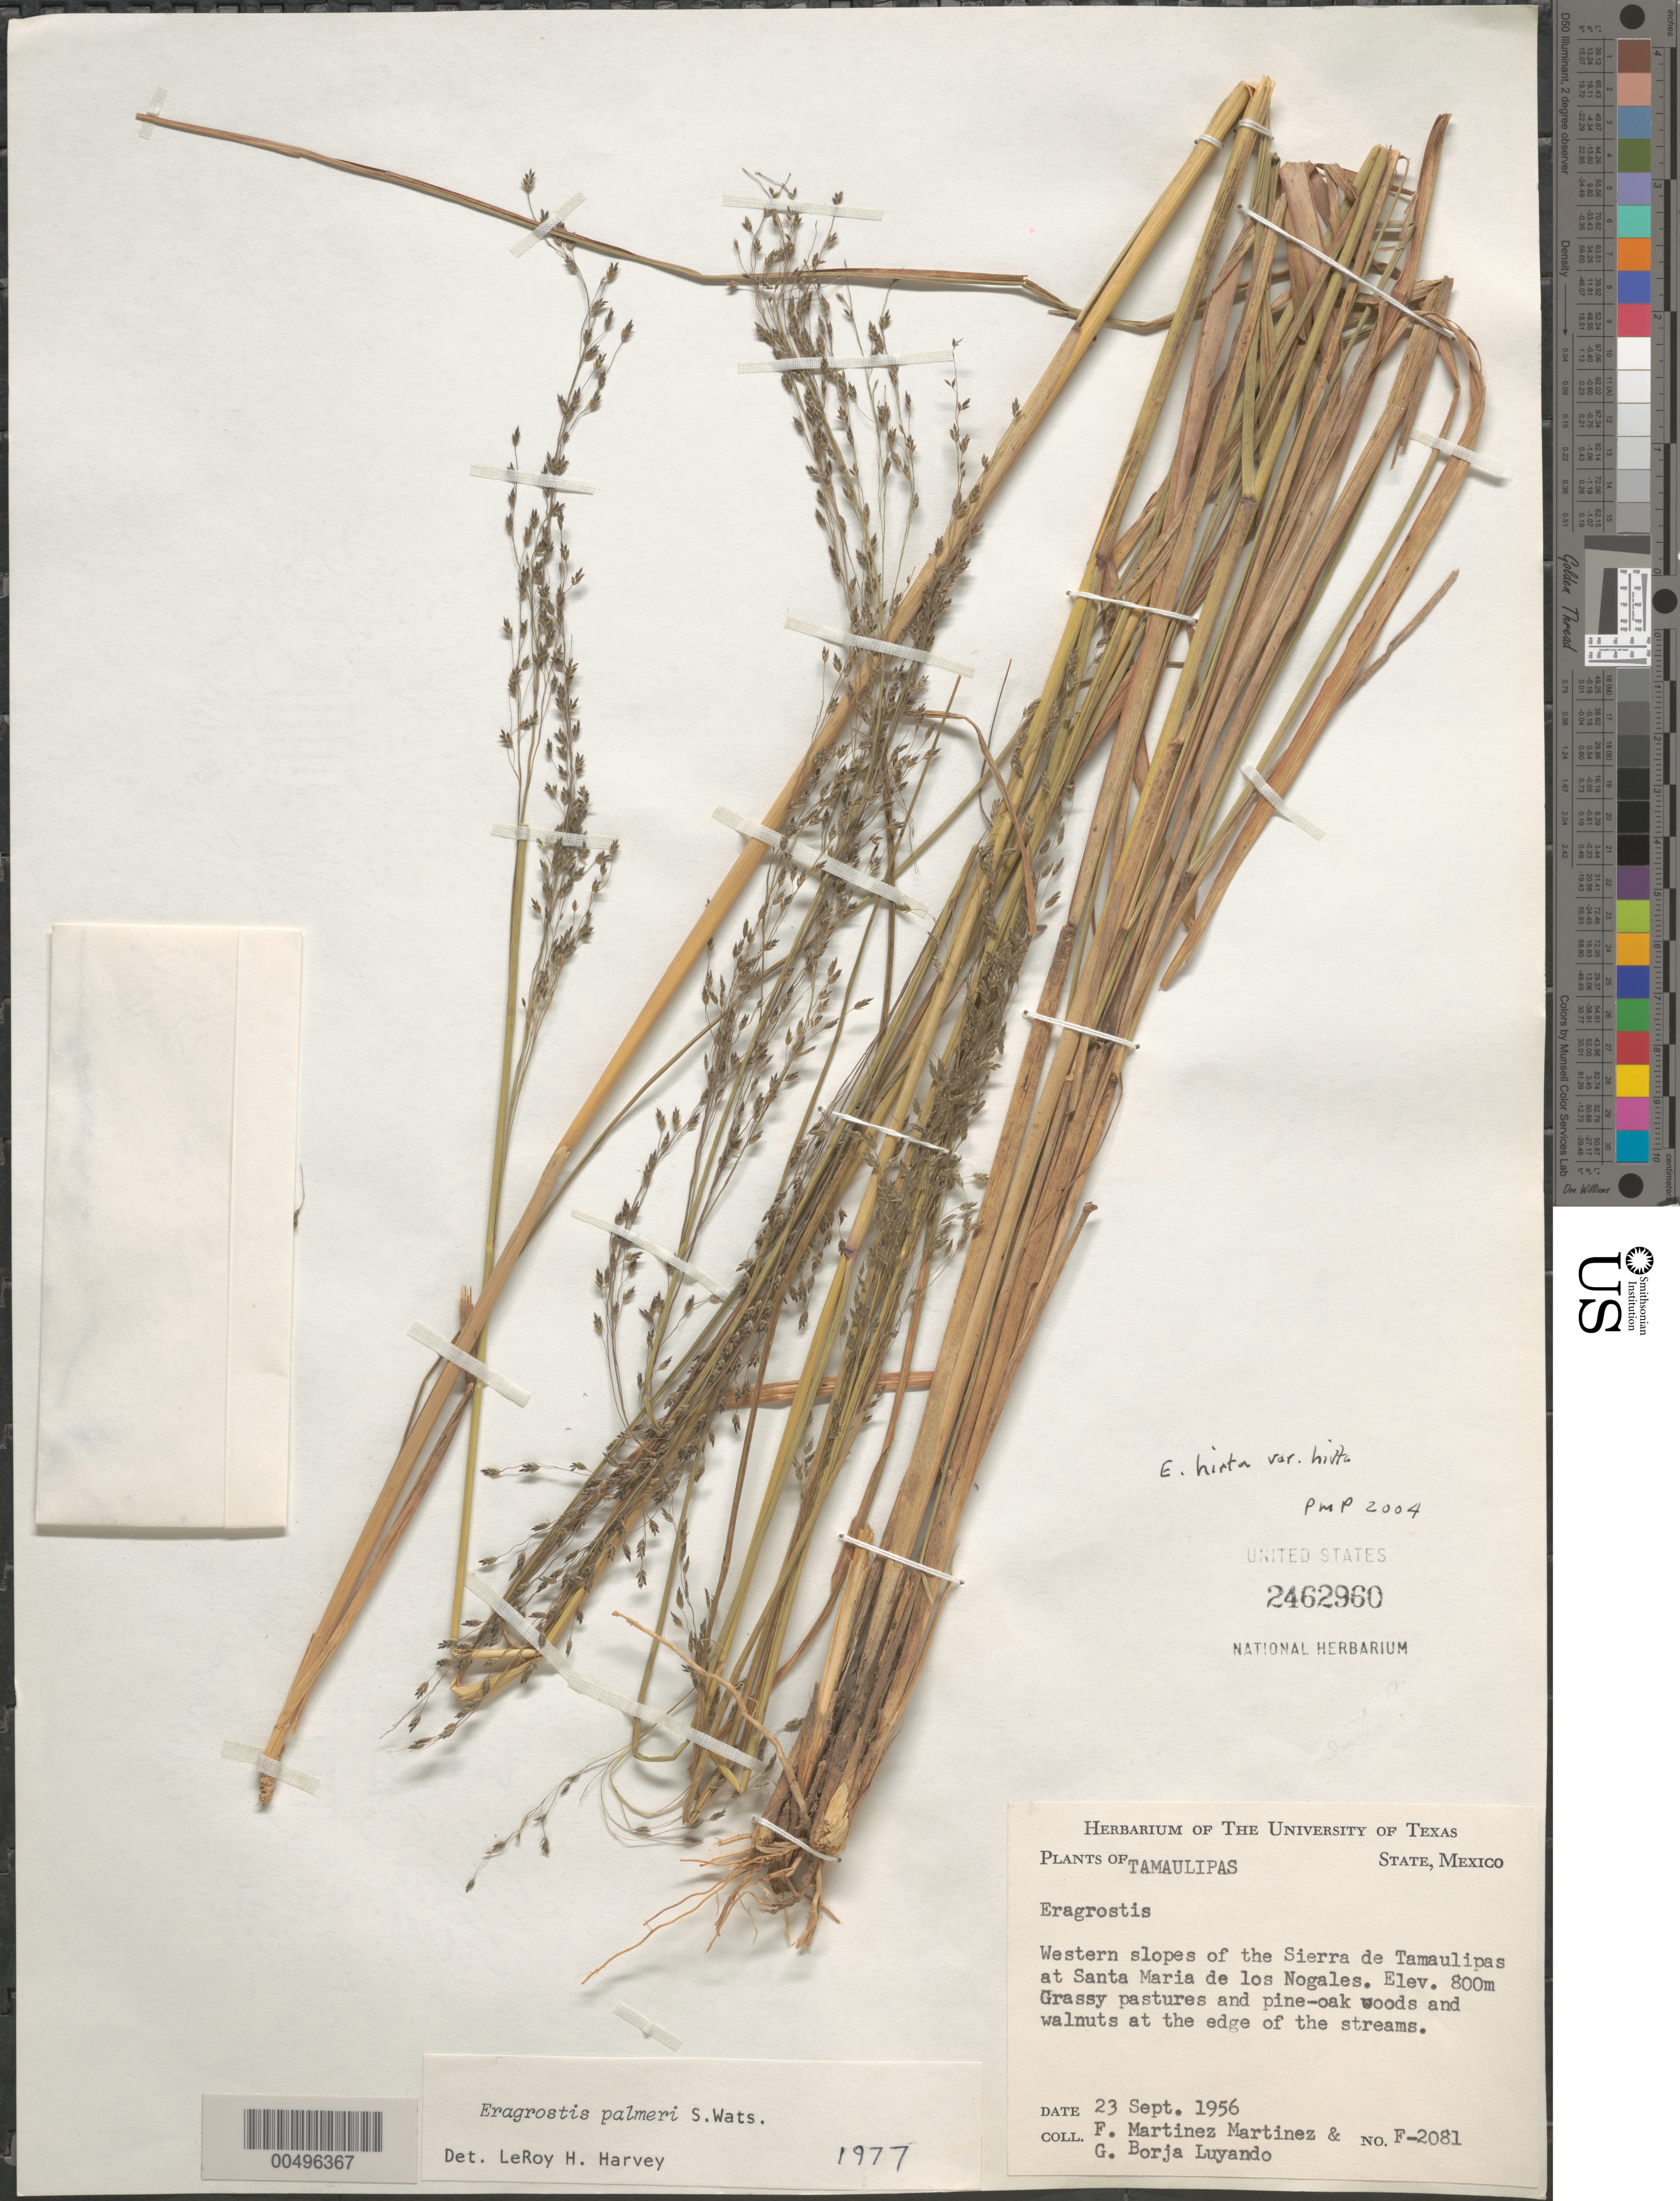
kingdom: Plantae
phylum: Tracheophyta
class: Liliopsida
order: Poales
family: Poaceae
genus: Eragrostis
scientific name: Eragrostis palmeri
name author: S. Watson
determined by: Harvey, L. H.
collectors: F. Martinez-M. & G. Borja-Luyando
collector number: F-2081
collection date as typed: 23 Sep 1956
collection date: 1956-09-23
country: Mexico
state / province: Tamaulipas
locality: W slopes of the Sierra de Tamaulipas at Santa Maria de los Nogales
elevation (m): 800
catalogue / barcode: US 2462960